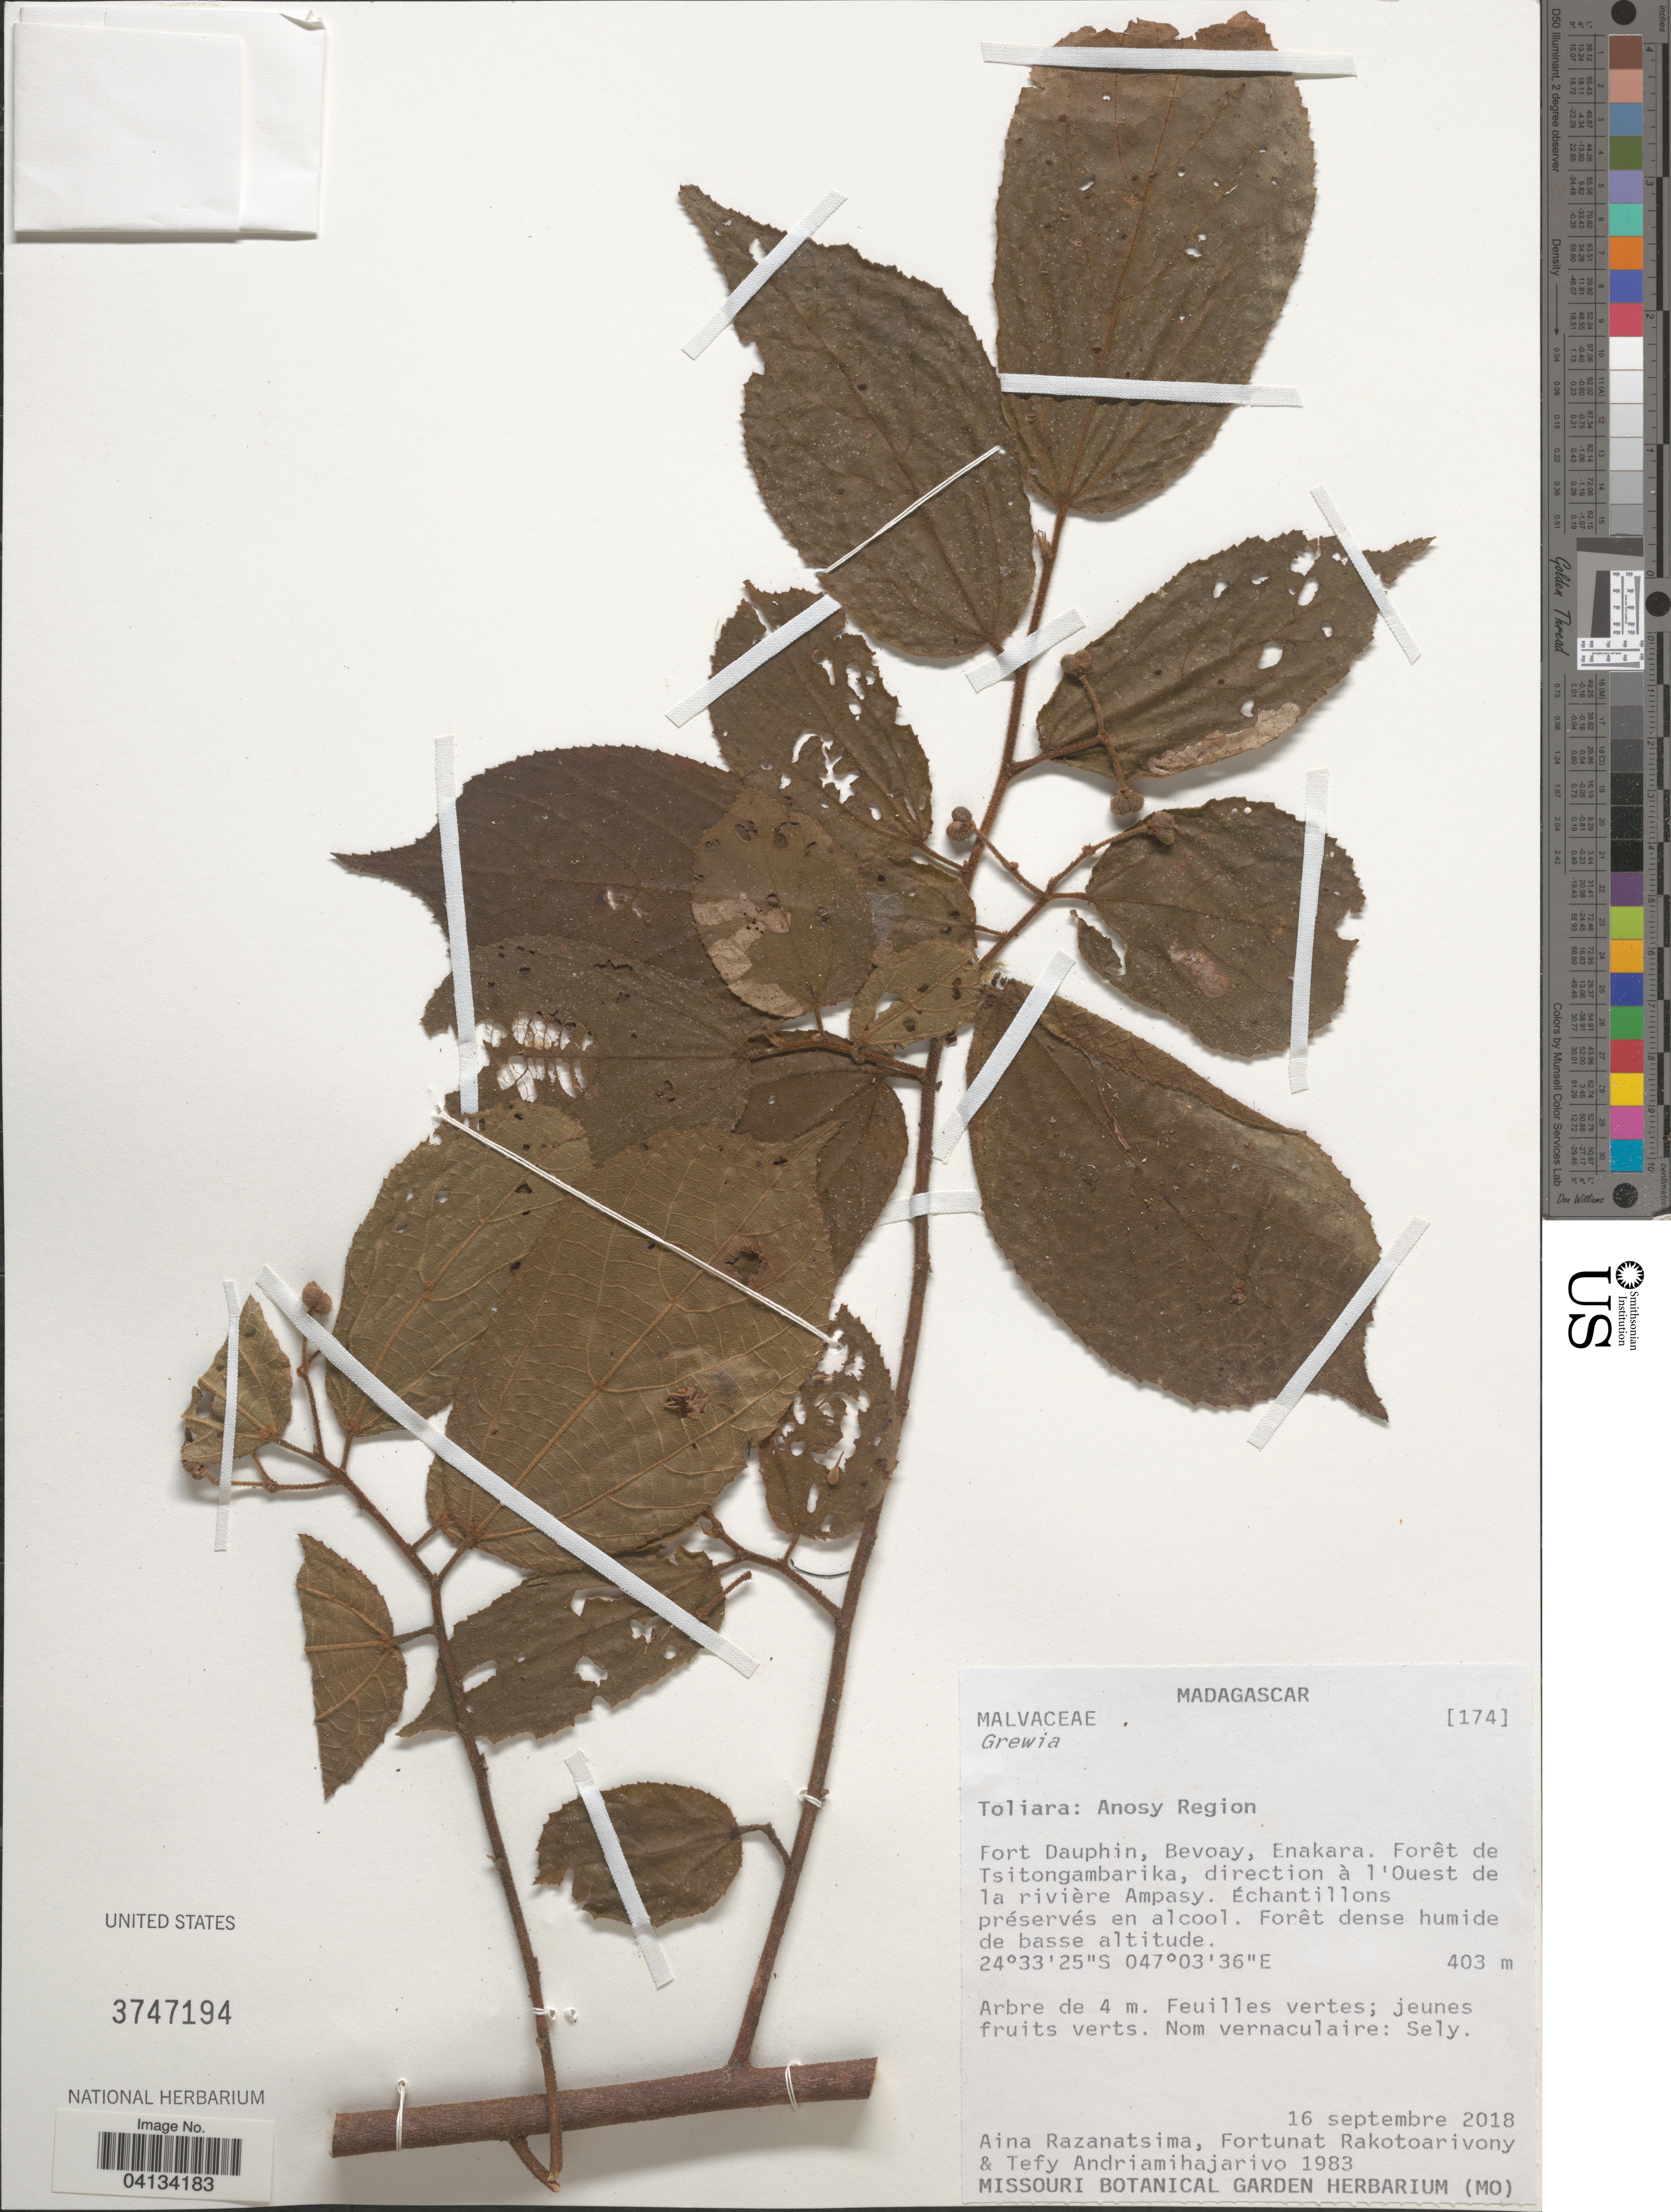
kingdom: Plantae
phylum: Tracheophyta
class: Magnoliopsida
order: Malvales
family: Malvaceae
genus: Grewia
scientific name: Grewia aprina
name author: Capuron & Mabb. ex Phillipson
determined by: Jourdain-Fievet, L.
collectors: A. Razanatsima, F. Rakotoarivony & T. H. Andriamihajarivo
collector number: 1983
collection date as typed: Transcribed d/m/y: 16/9/2018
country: Madagascar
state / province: Anosy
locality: Anosy Region. Fort-Dauphin, Bevoay, Enakara. Forêt de Tsitongambarika, direction à l'Ouest de la rivière Ampasy.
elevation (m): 403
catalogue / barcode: US 3747194